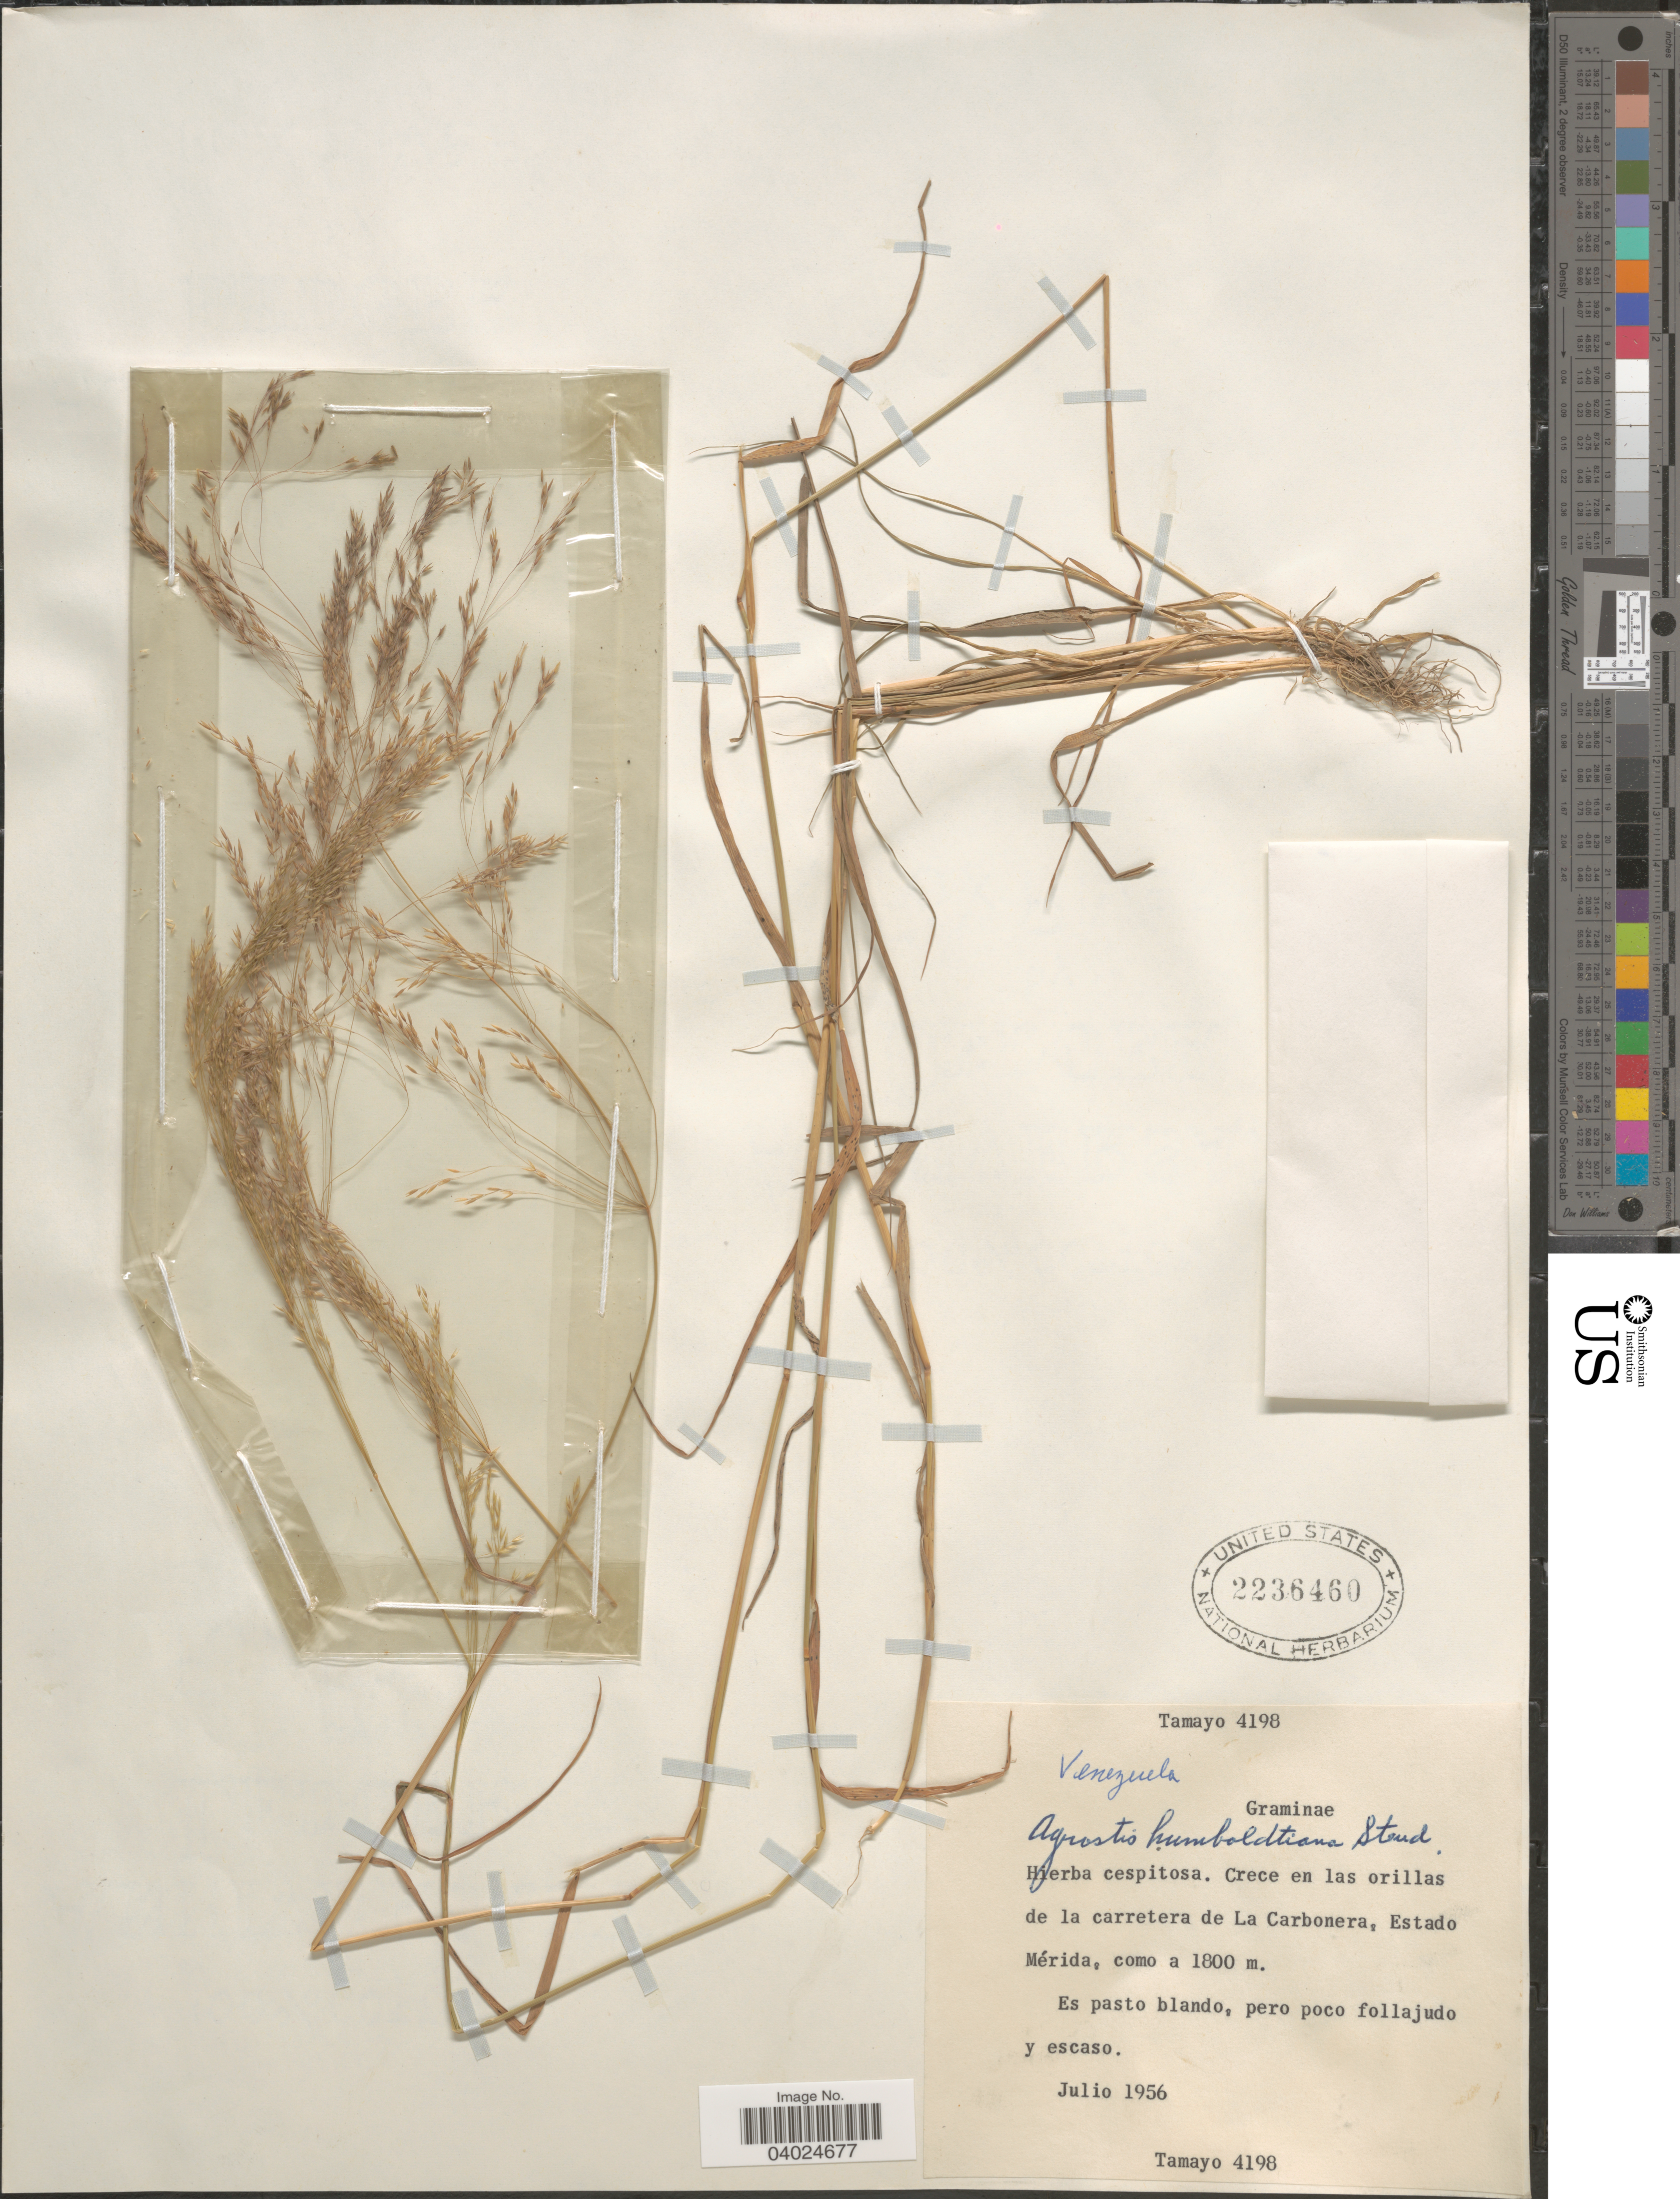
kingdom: Plantae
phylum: Tracheophyta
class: Liliopsida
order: Poales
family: Poaceae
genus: Agrostis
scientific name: Agrostis perennans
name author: (Walter) Tuck.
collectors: -. Tamayo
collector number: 4198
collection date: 1956-07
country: Venezuela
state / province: Merida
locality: Crece en las orillas de la carretera de La Carbonera.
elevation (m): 1800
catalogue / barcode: US 2236460